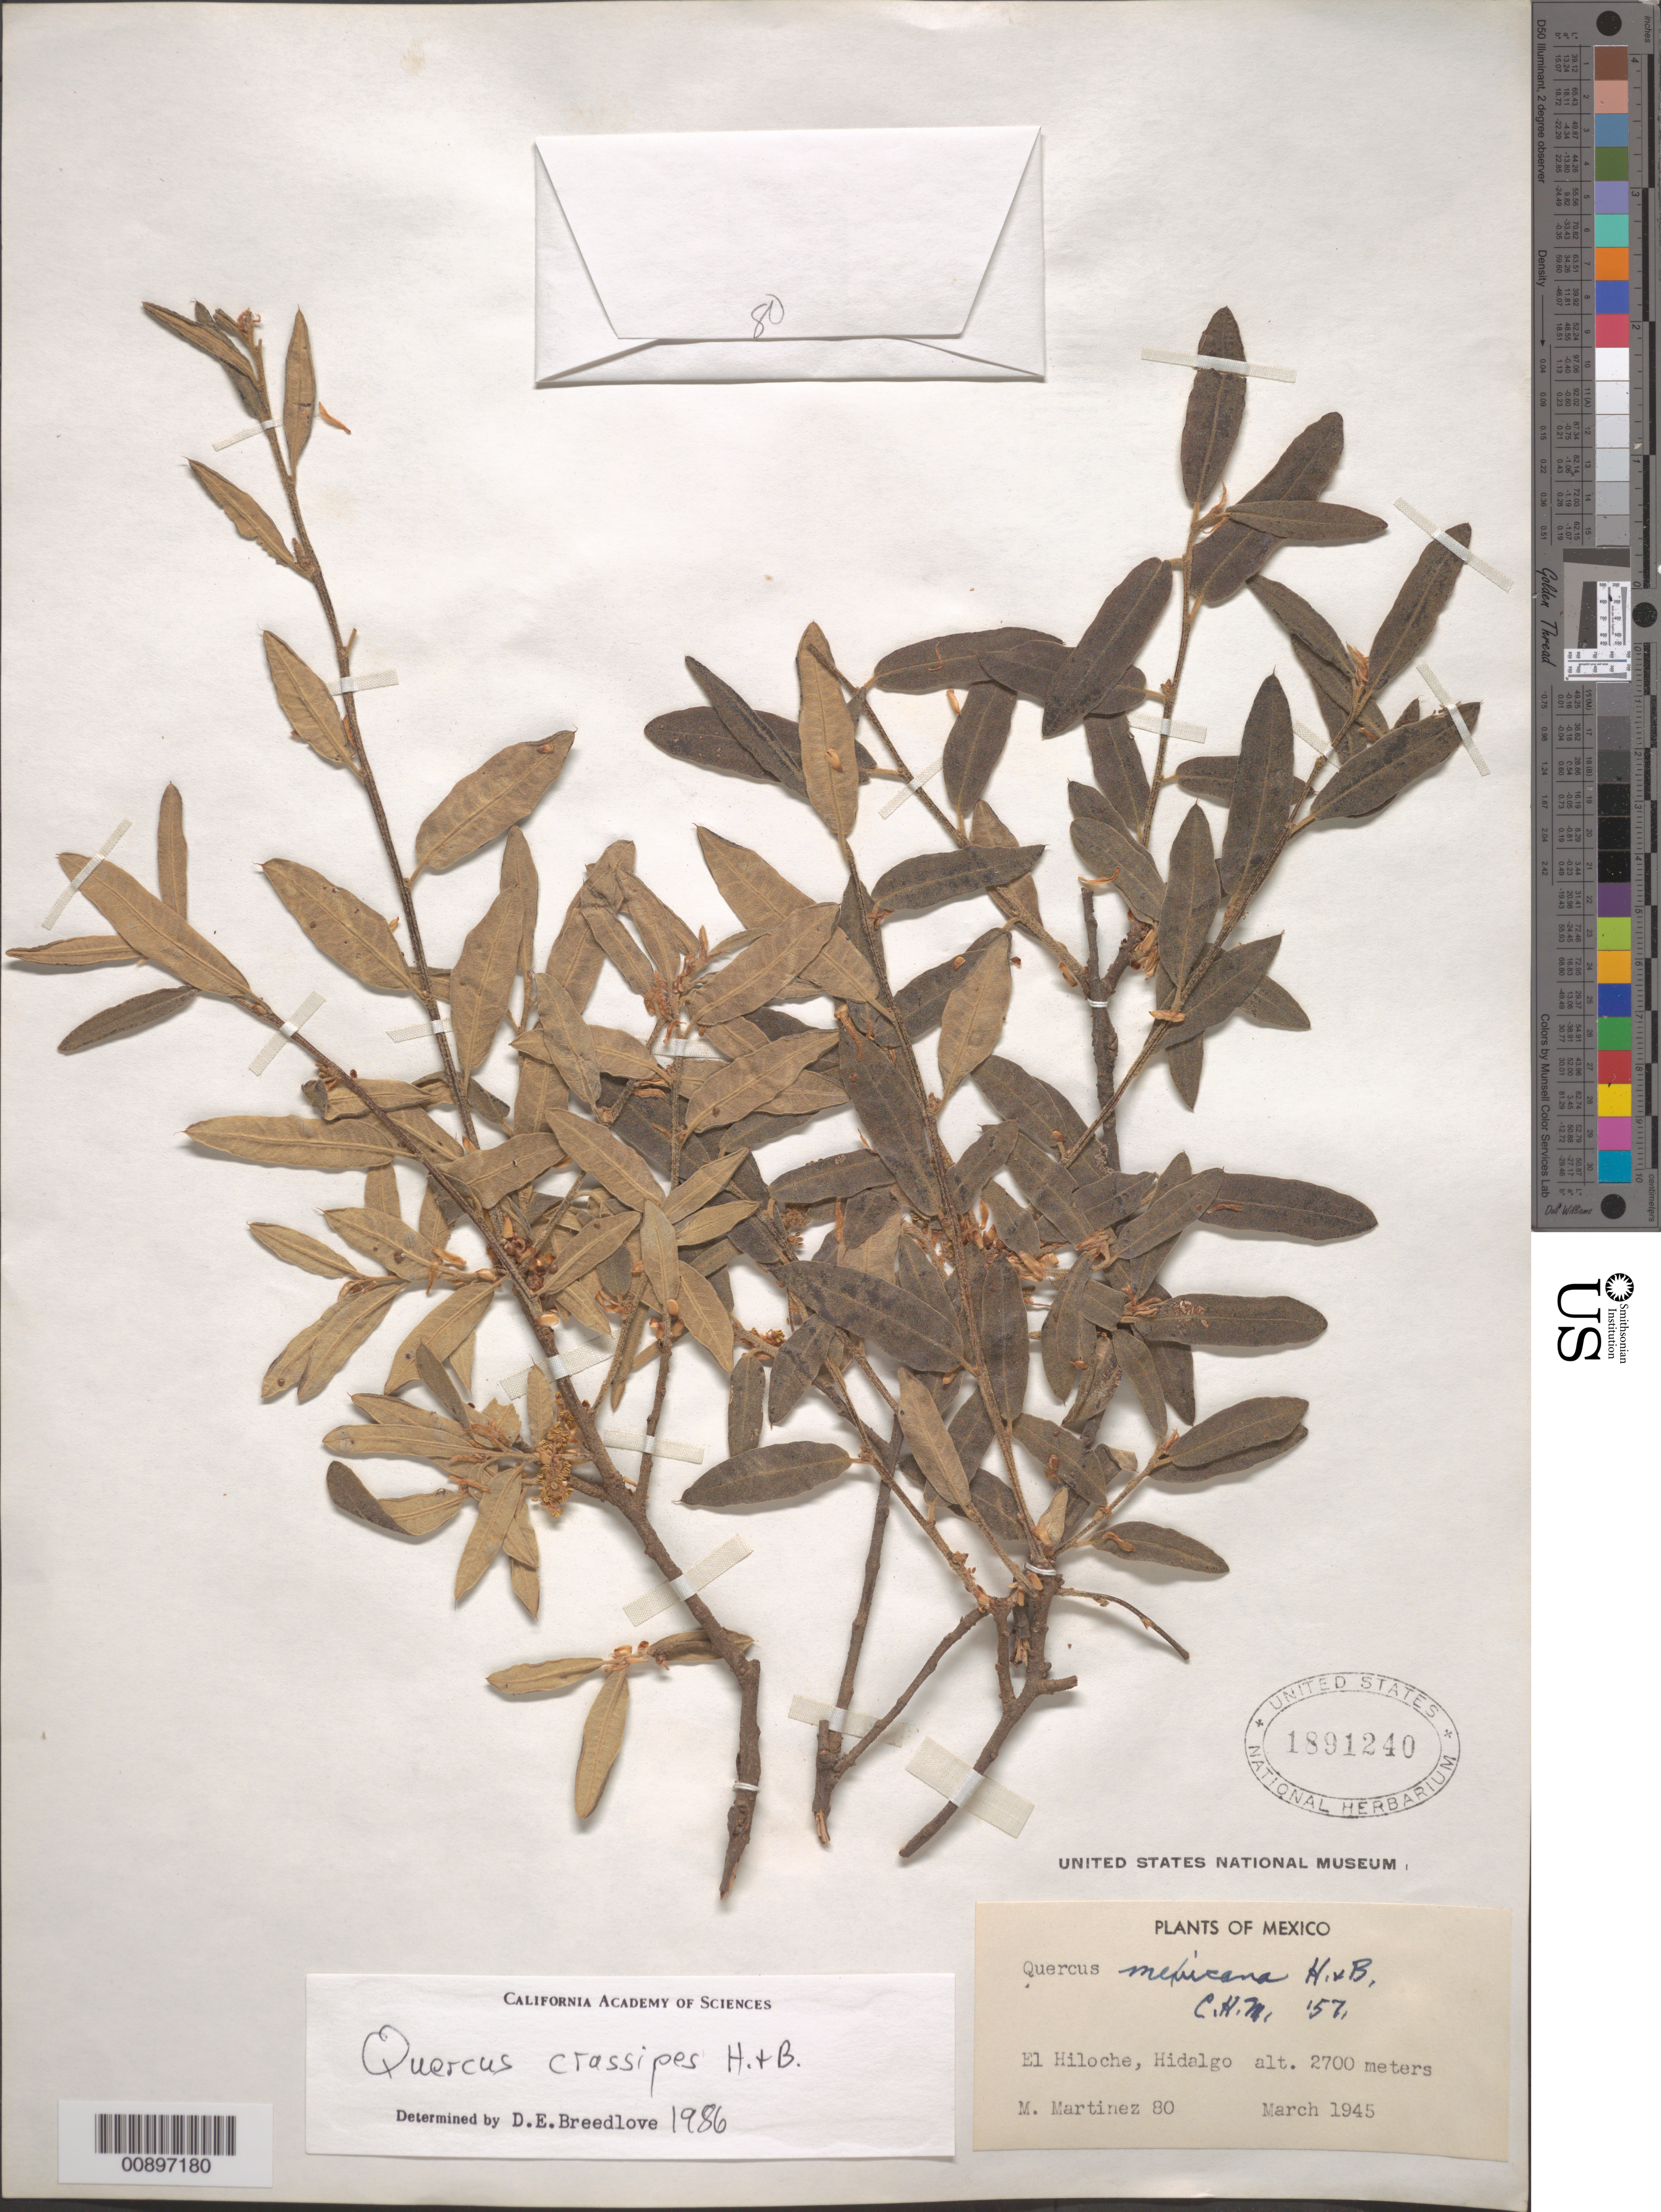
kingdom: Plantae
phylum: Tracheophyta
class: Magnoliopsida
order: Fagales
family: Fagaceae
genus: Quercus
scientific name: Quercus crassipes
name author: Humb. & Bonpl.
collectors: M. Martinez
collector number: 80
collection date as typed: Mar 1945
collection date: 1945-03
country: Mexico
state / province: Hidalgo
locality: El Hiloche, Hidalgo.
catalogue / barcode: US 1891240